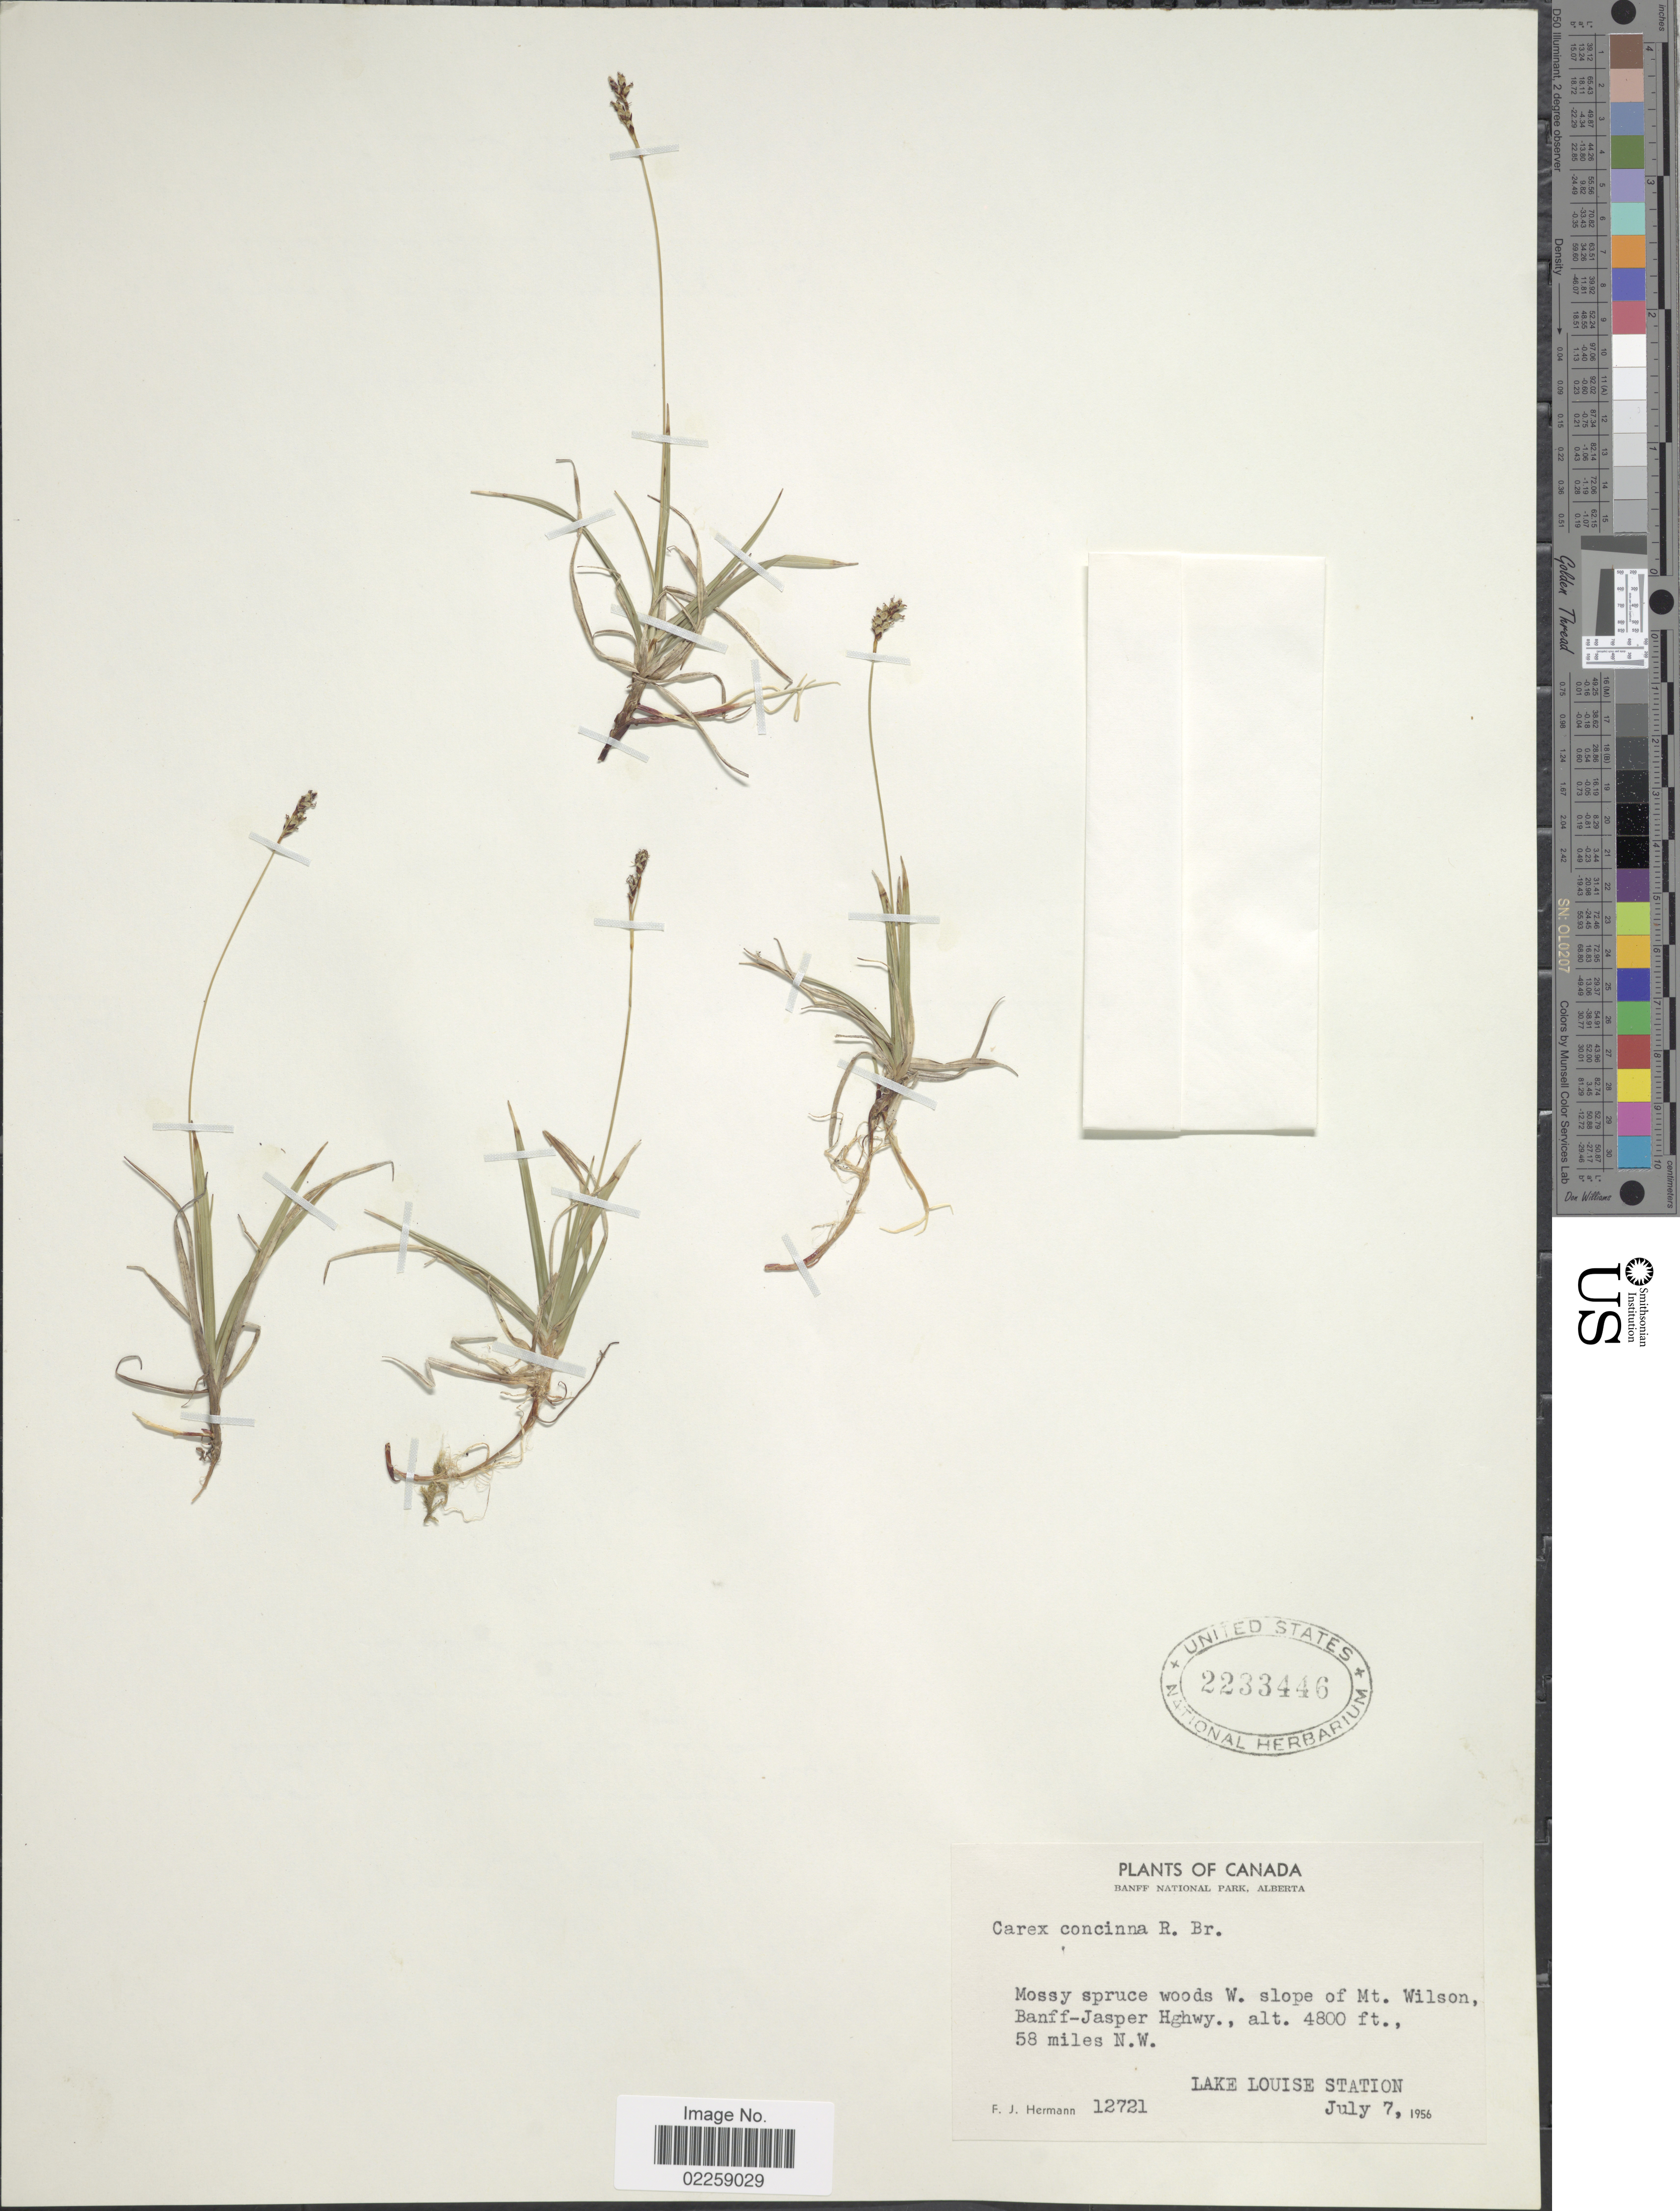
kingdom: Plantae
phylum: Tracheophyta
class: Liliopsida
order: Poales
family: Cyperaceae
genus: Carex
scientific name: Carex concinna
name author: R. Br.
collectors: F. J. Hermann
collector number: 12721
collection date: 1956-07-07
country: Canada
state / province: Alberta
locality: Banff National Park, Alberta. Mossy spruce woods W. slope of Mt. Wilson, Banff- Jasper Hghwy, 58 miles N.W.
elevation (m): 1463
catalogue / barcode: US 2233446